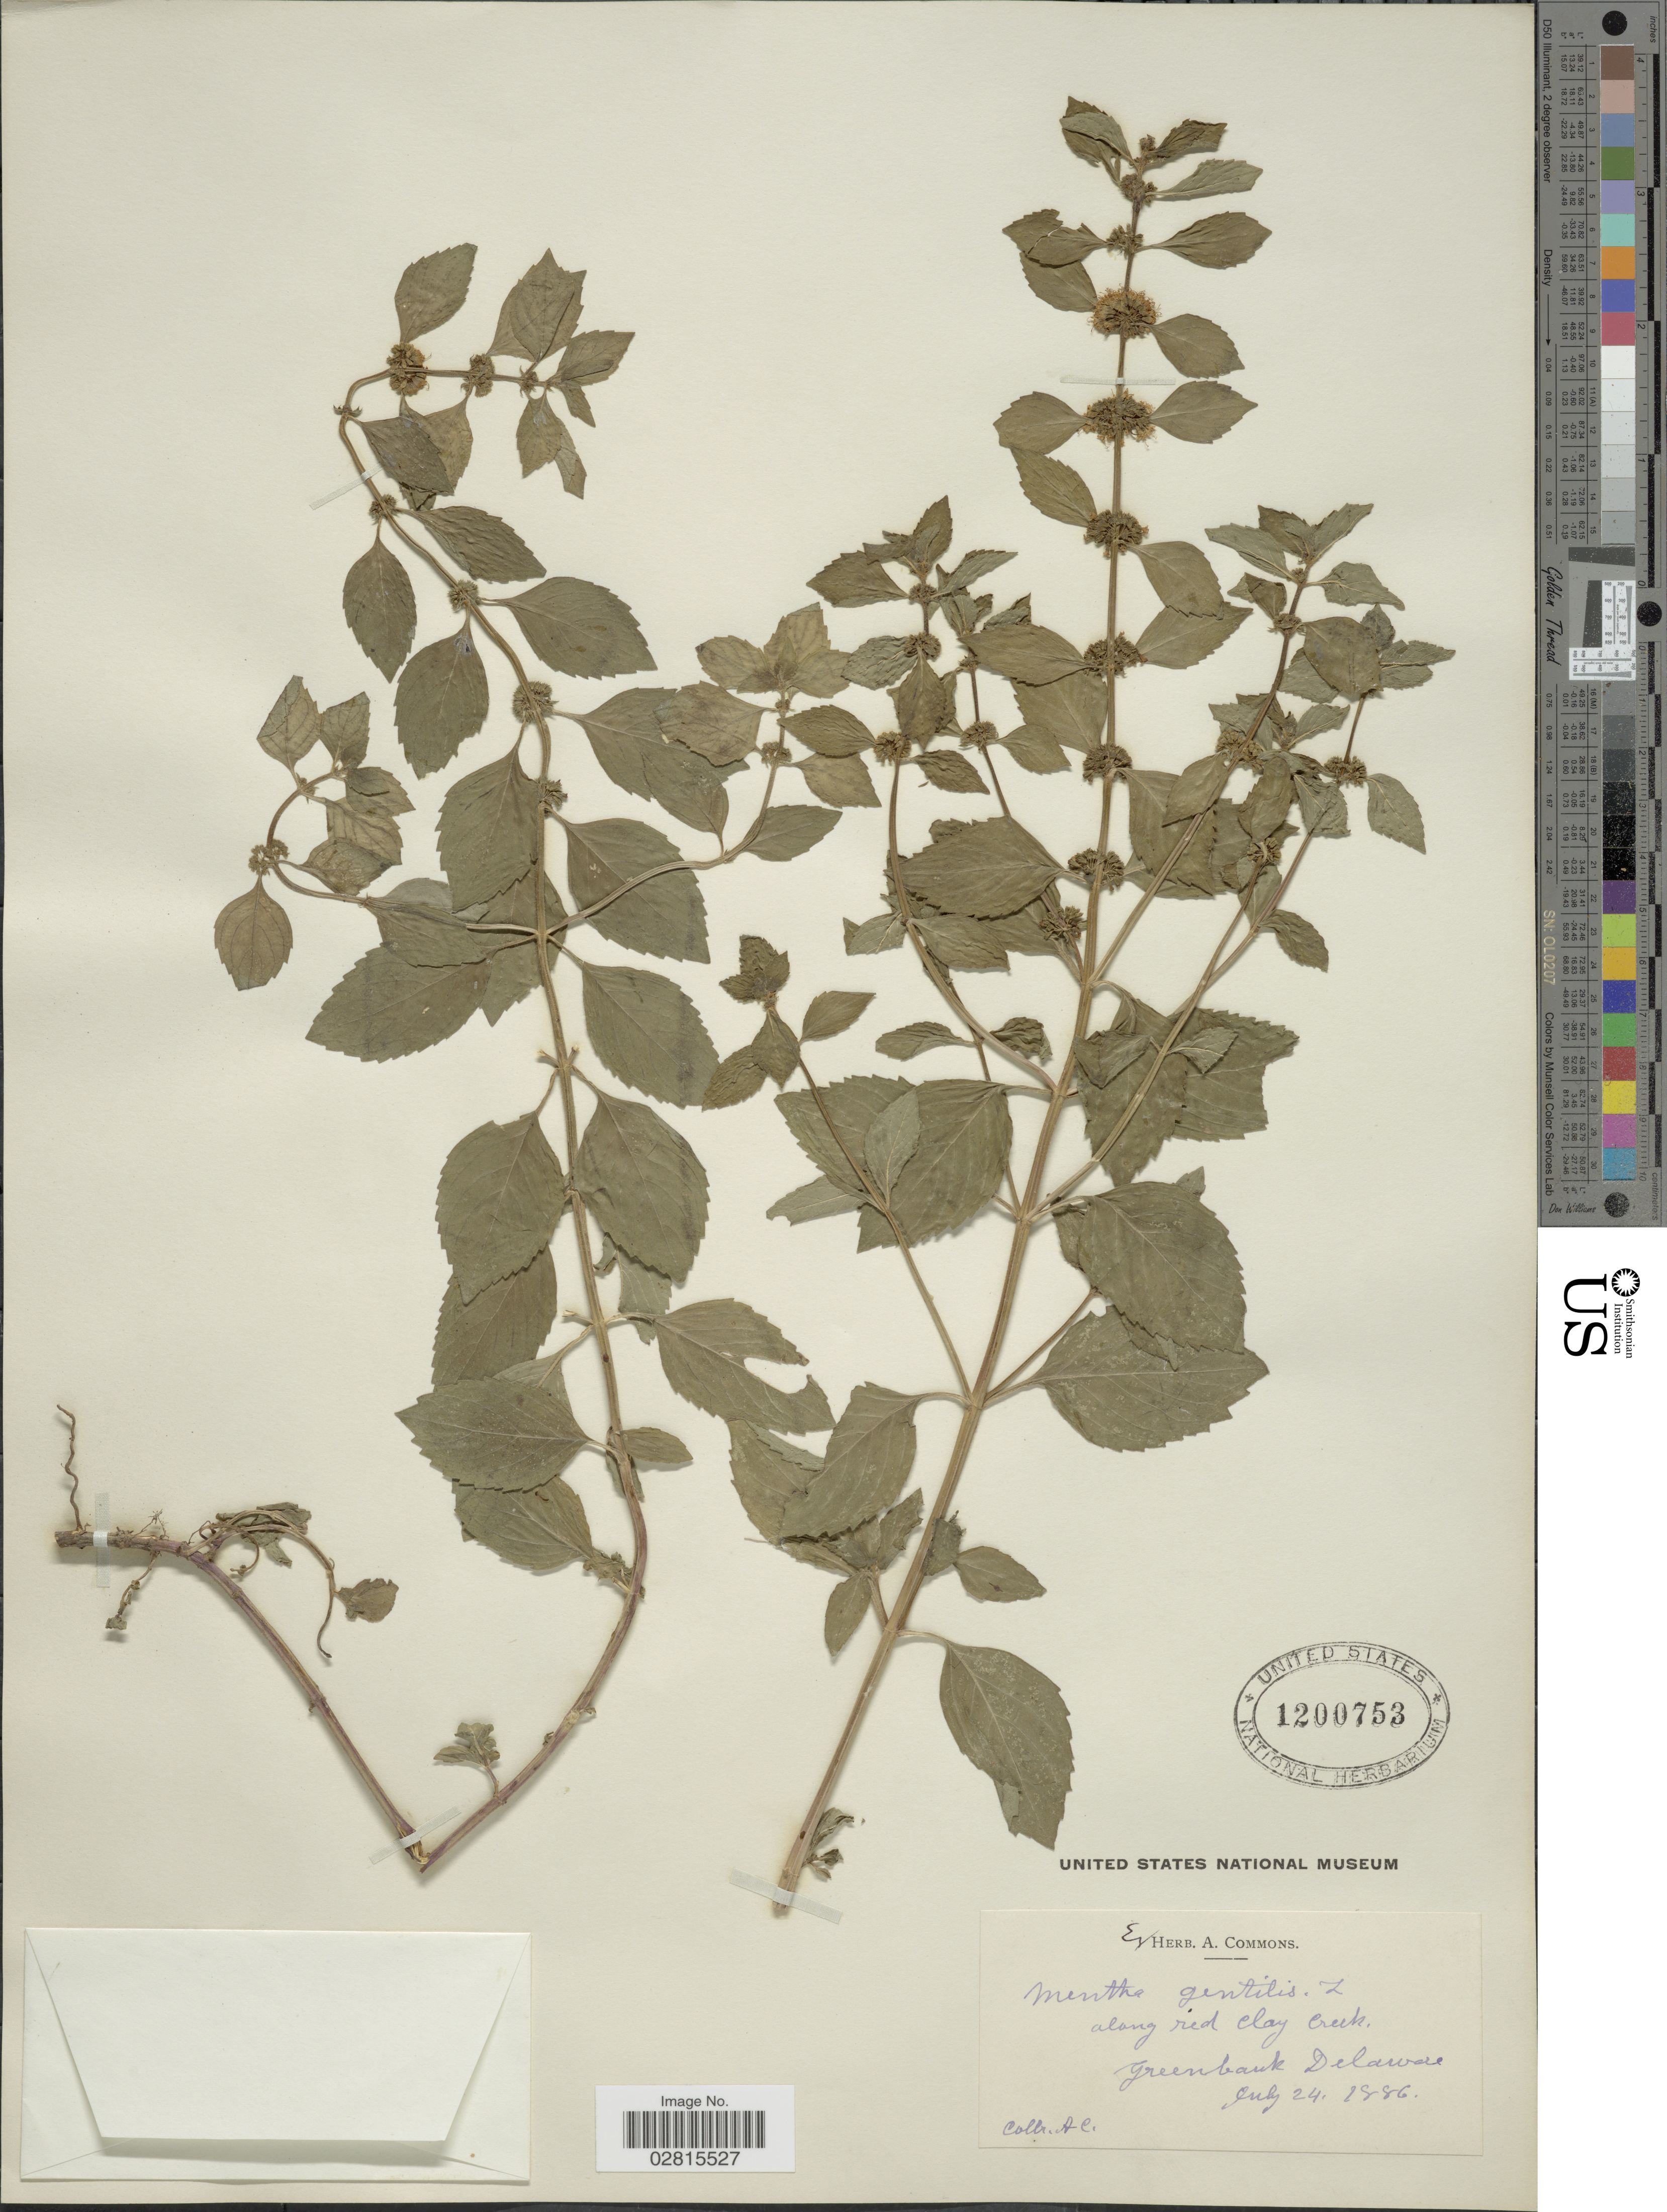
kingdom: Plantae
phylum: Tracheophyta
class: Magnoliopsida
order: Lamiales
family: Lamiaceae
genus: Mentha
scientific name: Mentha x gentilis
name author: L.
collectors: A. Commons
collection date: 1886-07-24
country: United States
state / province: Delaware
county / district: New Castle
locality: Along Red Clay Creek, Greenbank.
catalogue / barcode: US 1200753